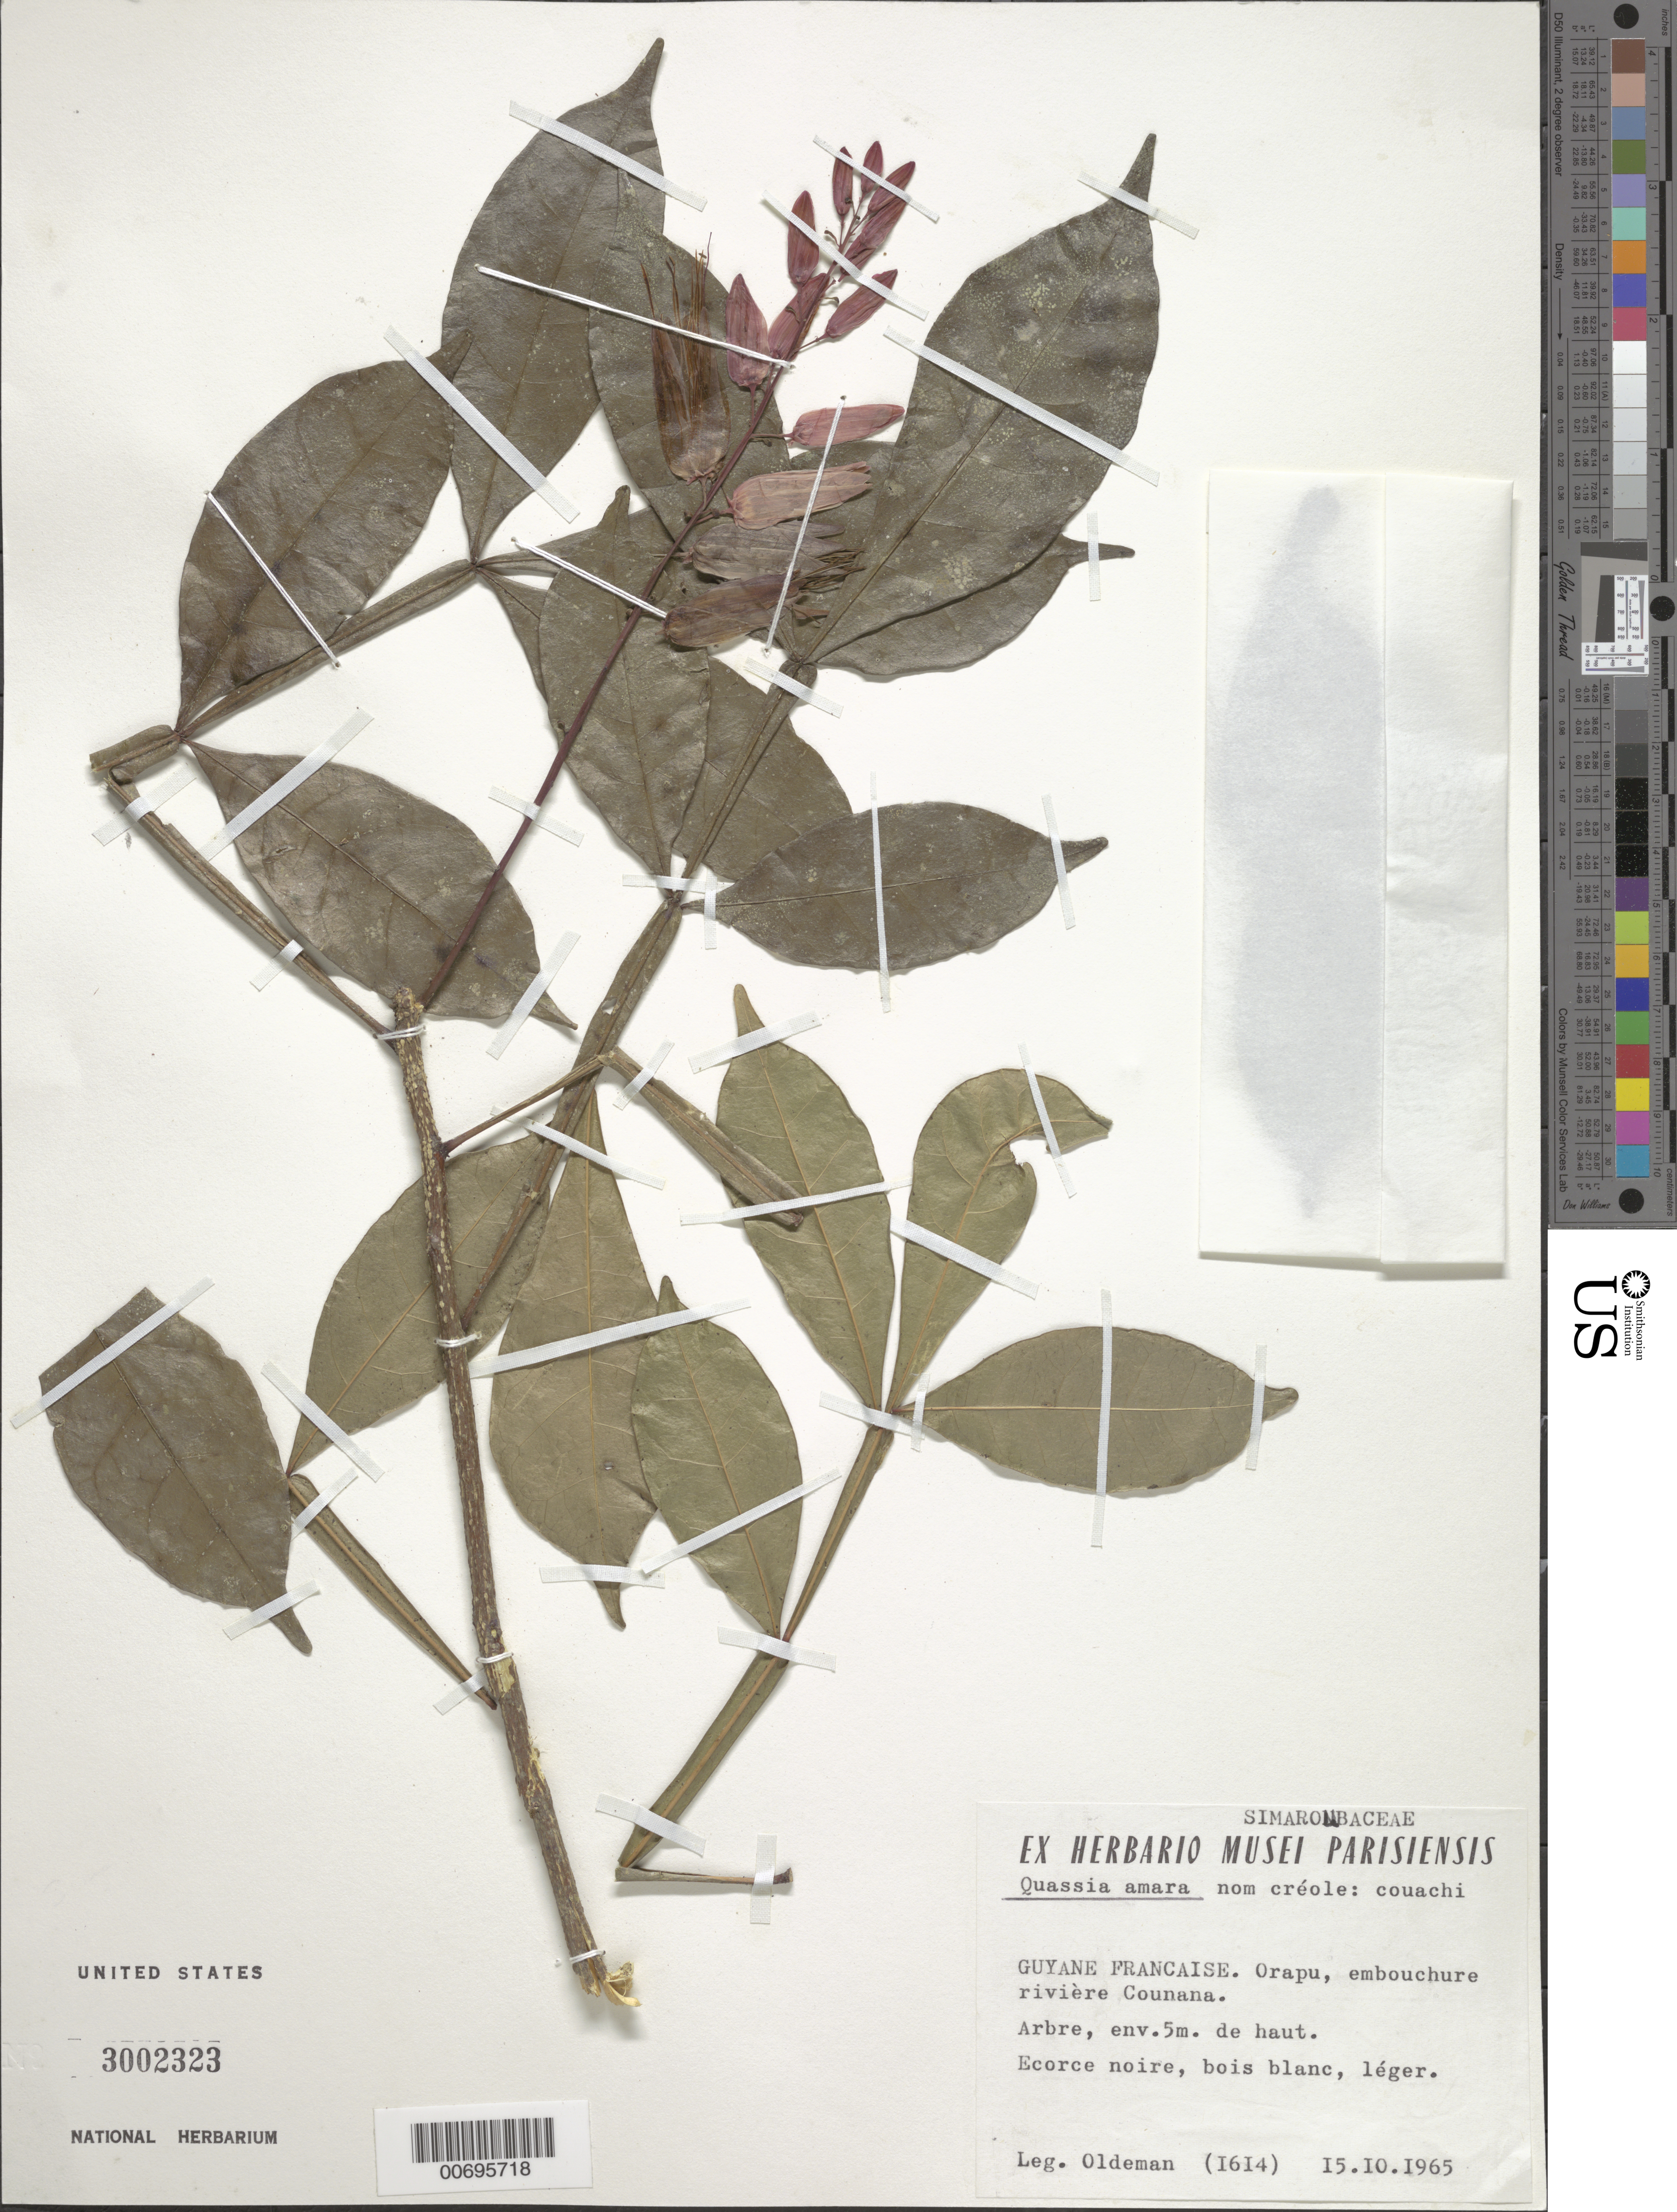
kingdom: Plantae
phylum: Tracheophyta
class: Magnoliopsida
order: Sapindales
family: Simaroubaceae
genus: Quassia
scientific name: Quassia amara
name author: L.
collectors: R. Oldeman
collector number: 1614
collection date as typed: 15-Oct-65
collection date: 1965-10-15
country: French Guiana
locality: Orapu, embouchure Rivière Counana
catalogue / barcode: US 3002323